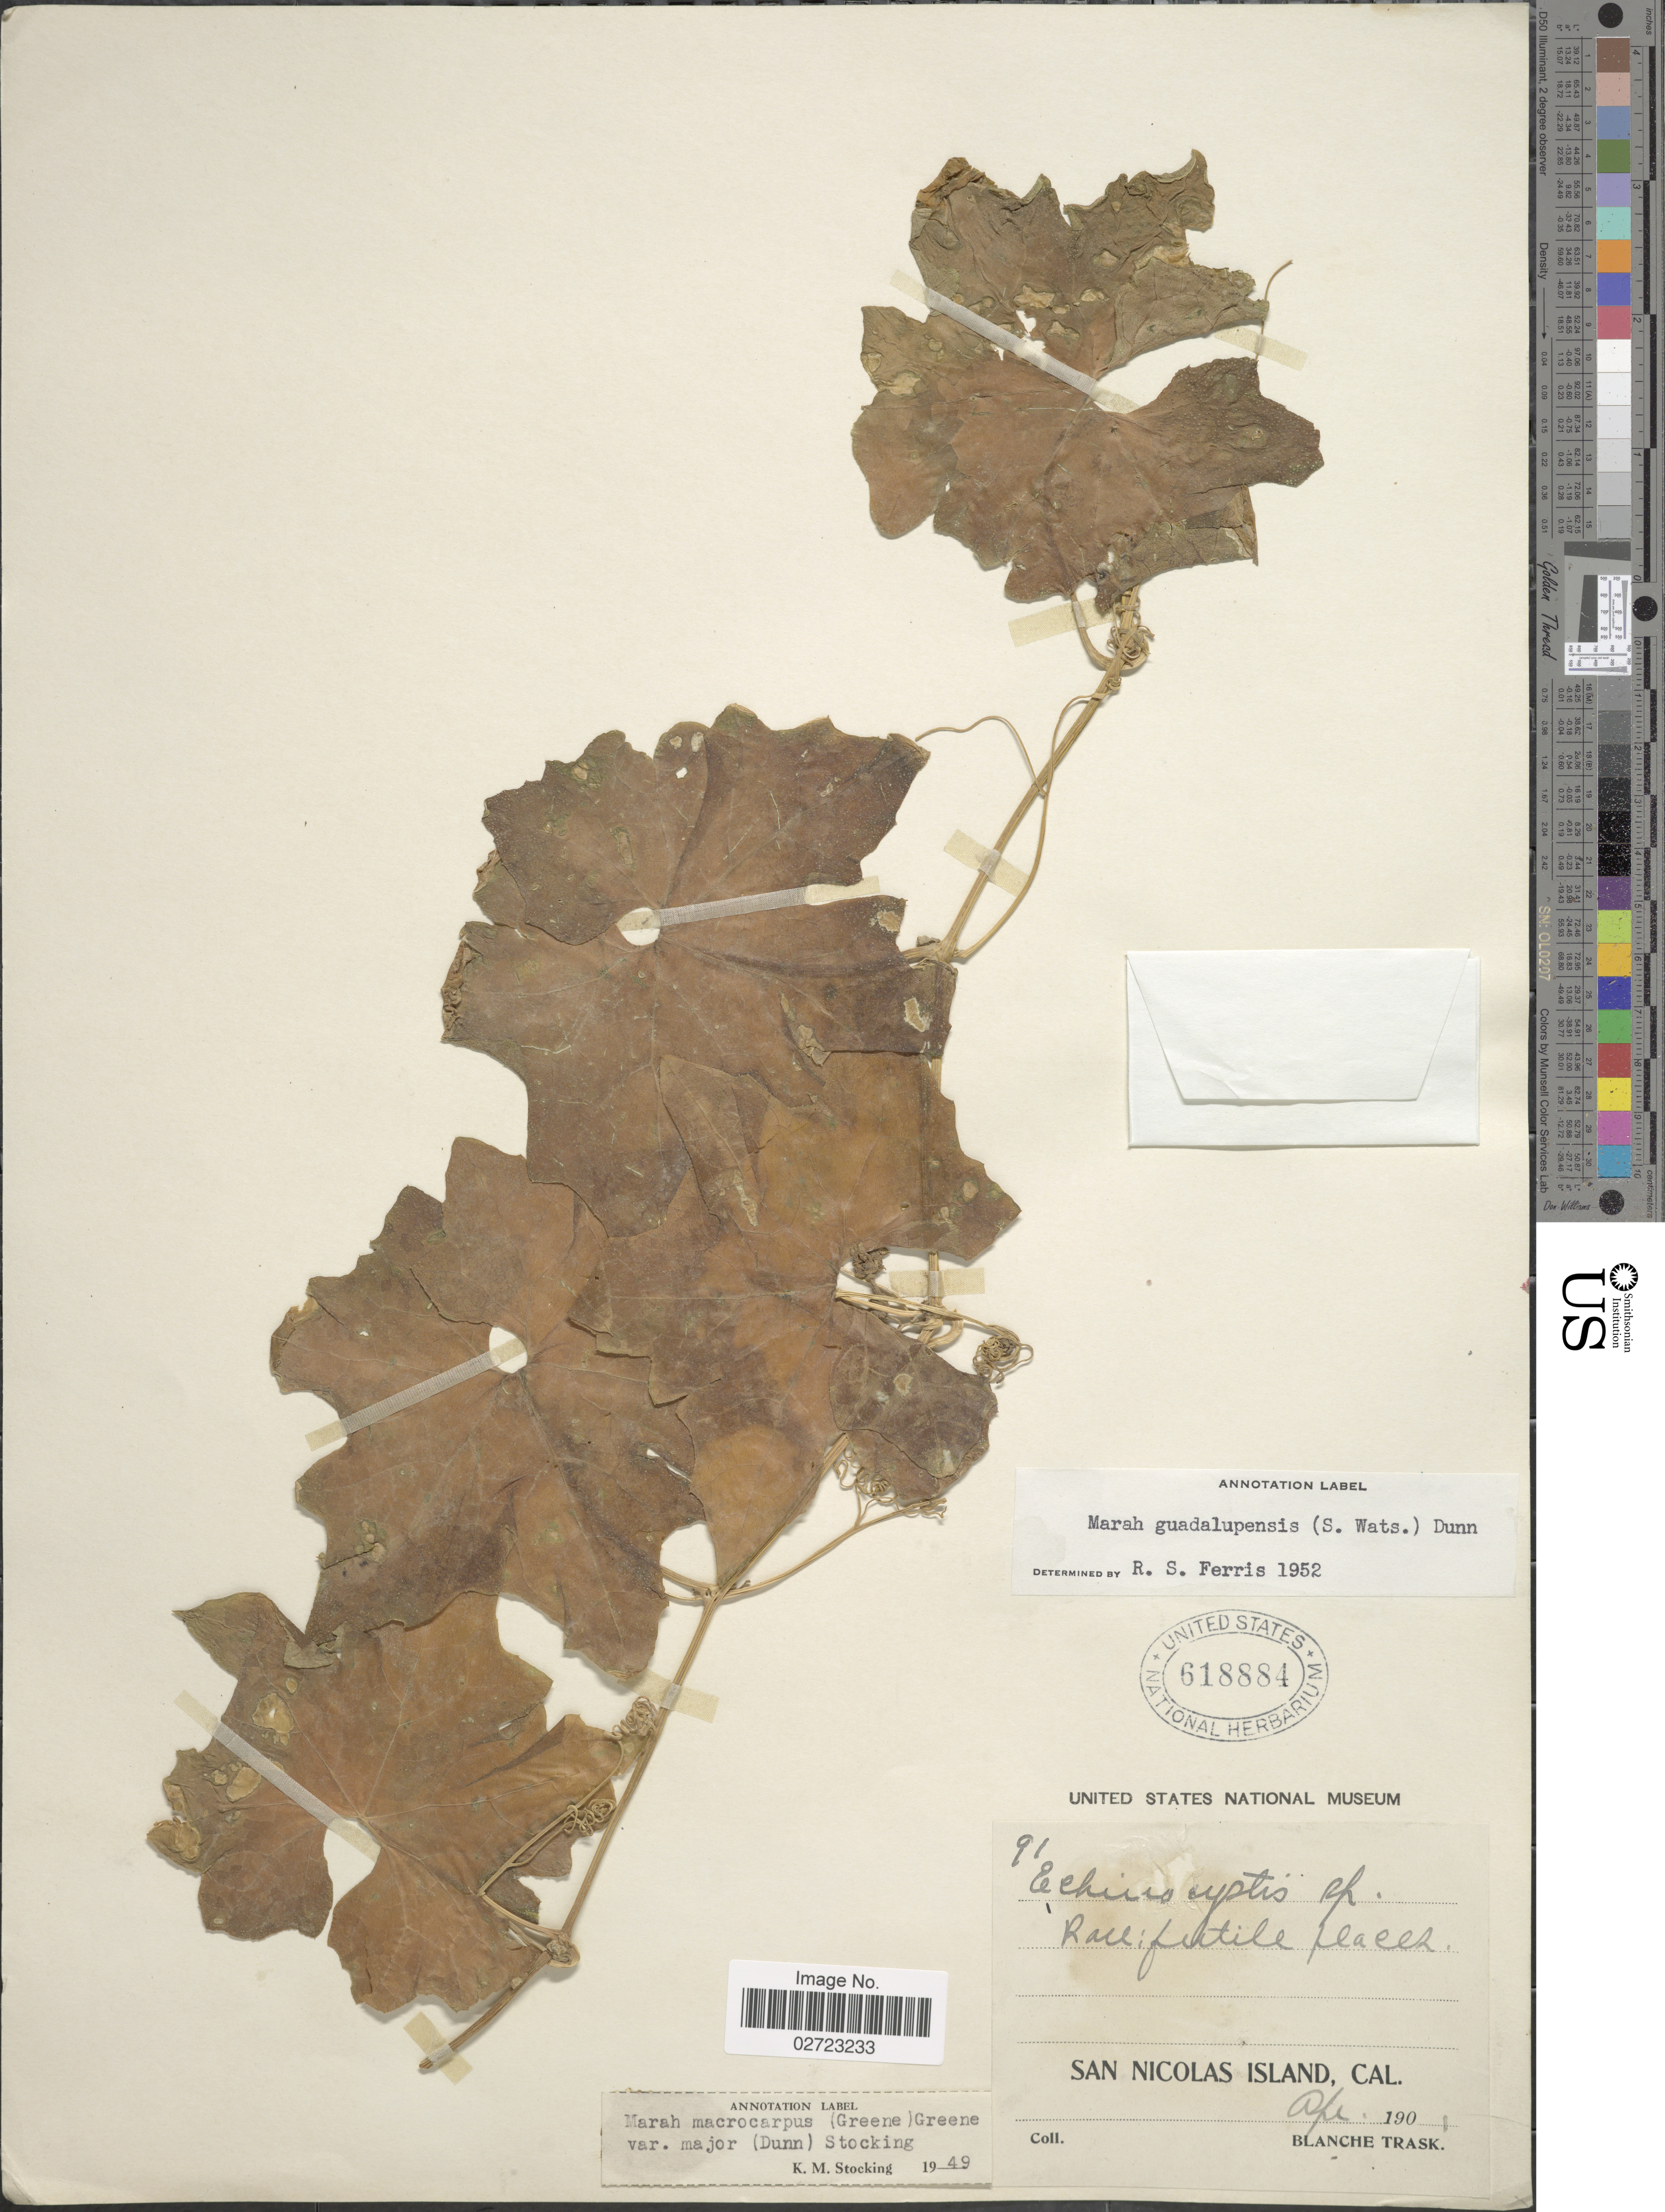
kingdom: Plantae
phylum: Tracheophyta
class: Magnoliopsida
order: Cucurbitales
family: Cucurbitaceae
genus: Marah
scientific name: Marah guadalupensis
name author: (S. Watson) Greene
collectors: B. Trask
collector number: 91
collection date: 1901-04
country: United States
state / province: California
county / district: Ventura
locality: San Nicolas Island.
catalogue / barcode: US 618884